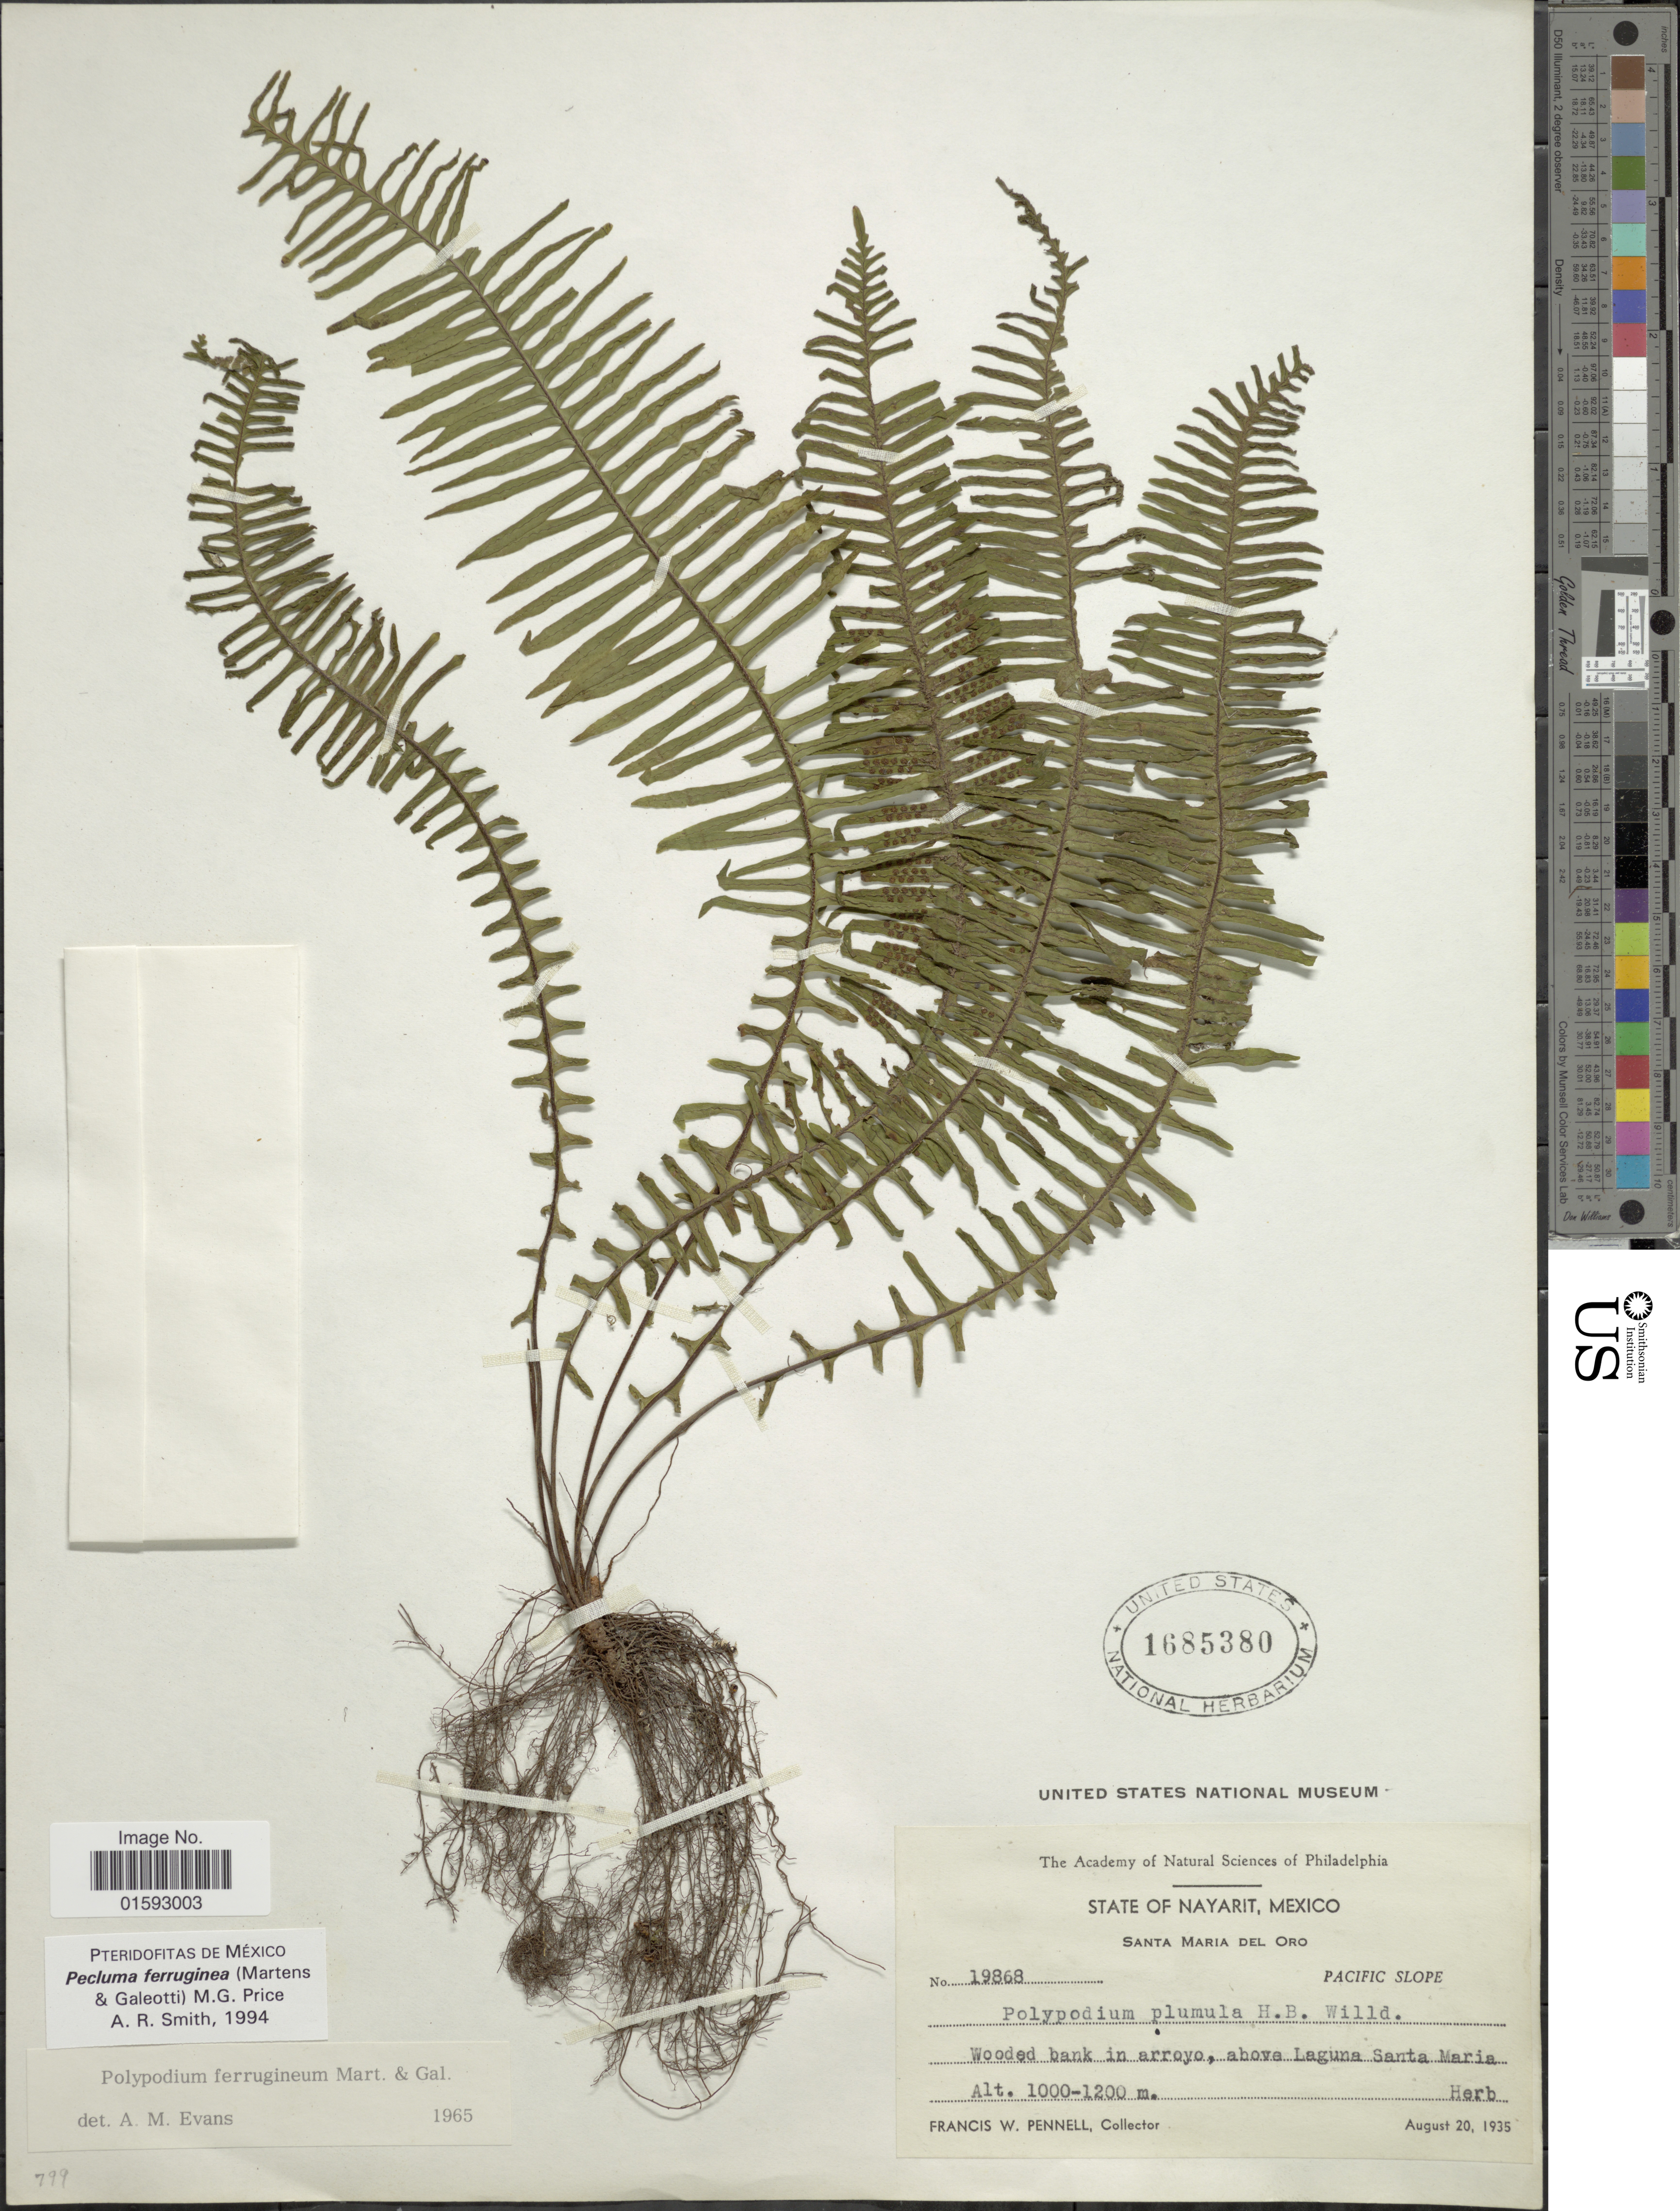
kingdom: Plantae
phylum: Tracheophyta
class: Polypodiopsida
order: Polypodiales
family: Polypodiaceae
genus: Pecluma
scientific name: Pecluma ferruginea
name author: (M. Martens & Galeotti) Price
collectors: F. W. Pennell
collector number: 19868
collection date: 1935-08-20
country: Mexico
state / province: Nayarit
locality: Santa Maria del Oro, Pacific Slope, Wooded bank in arroyo, abova Laguna Santa Maria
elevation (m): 1000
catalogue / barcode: US 1685380